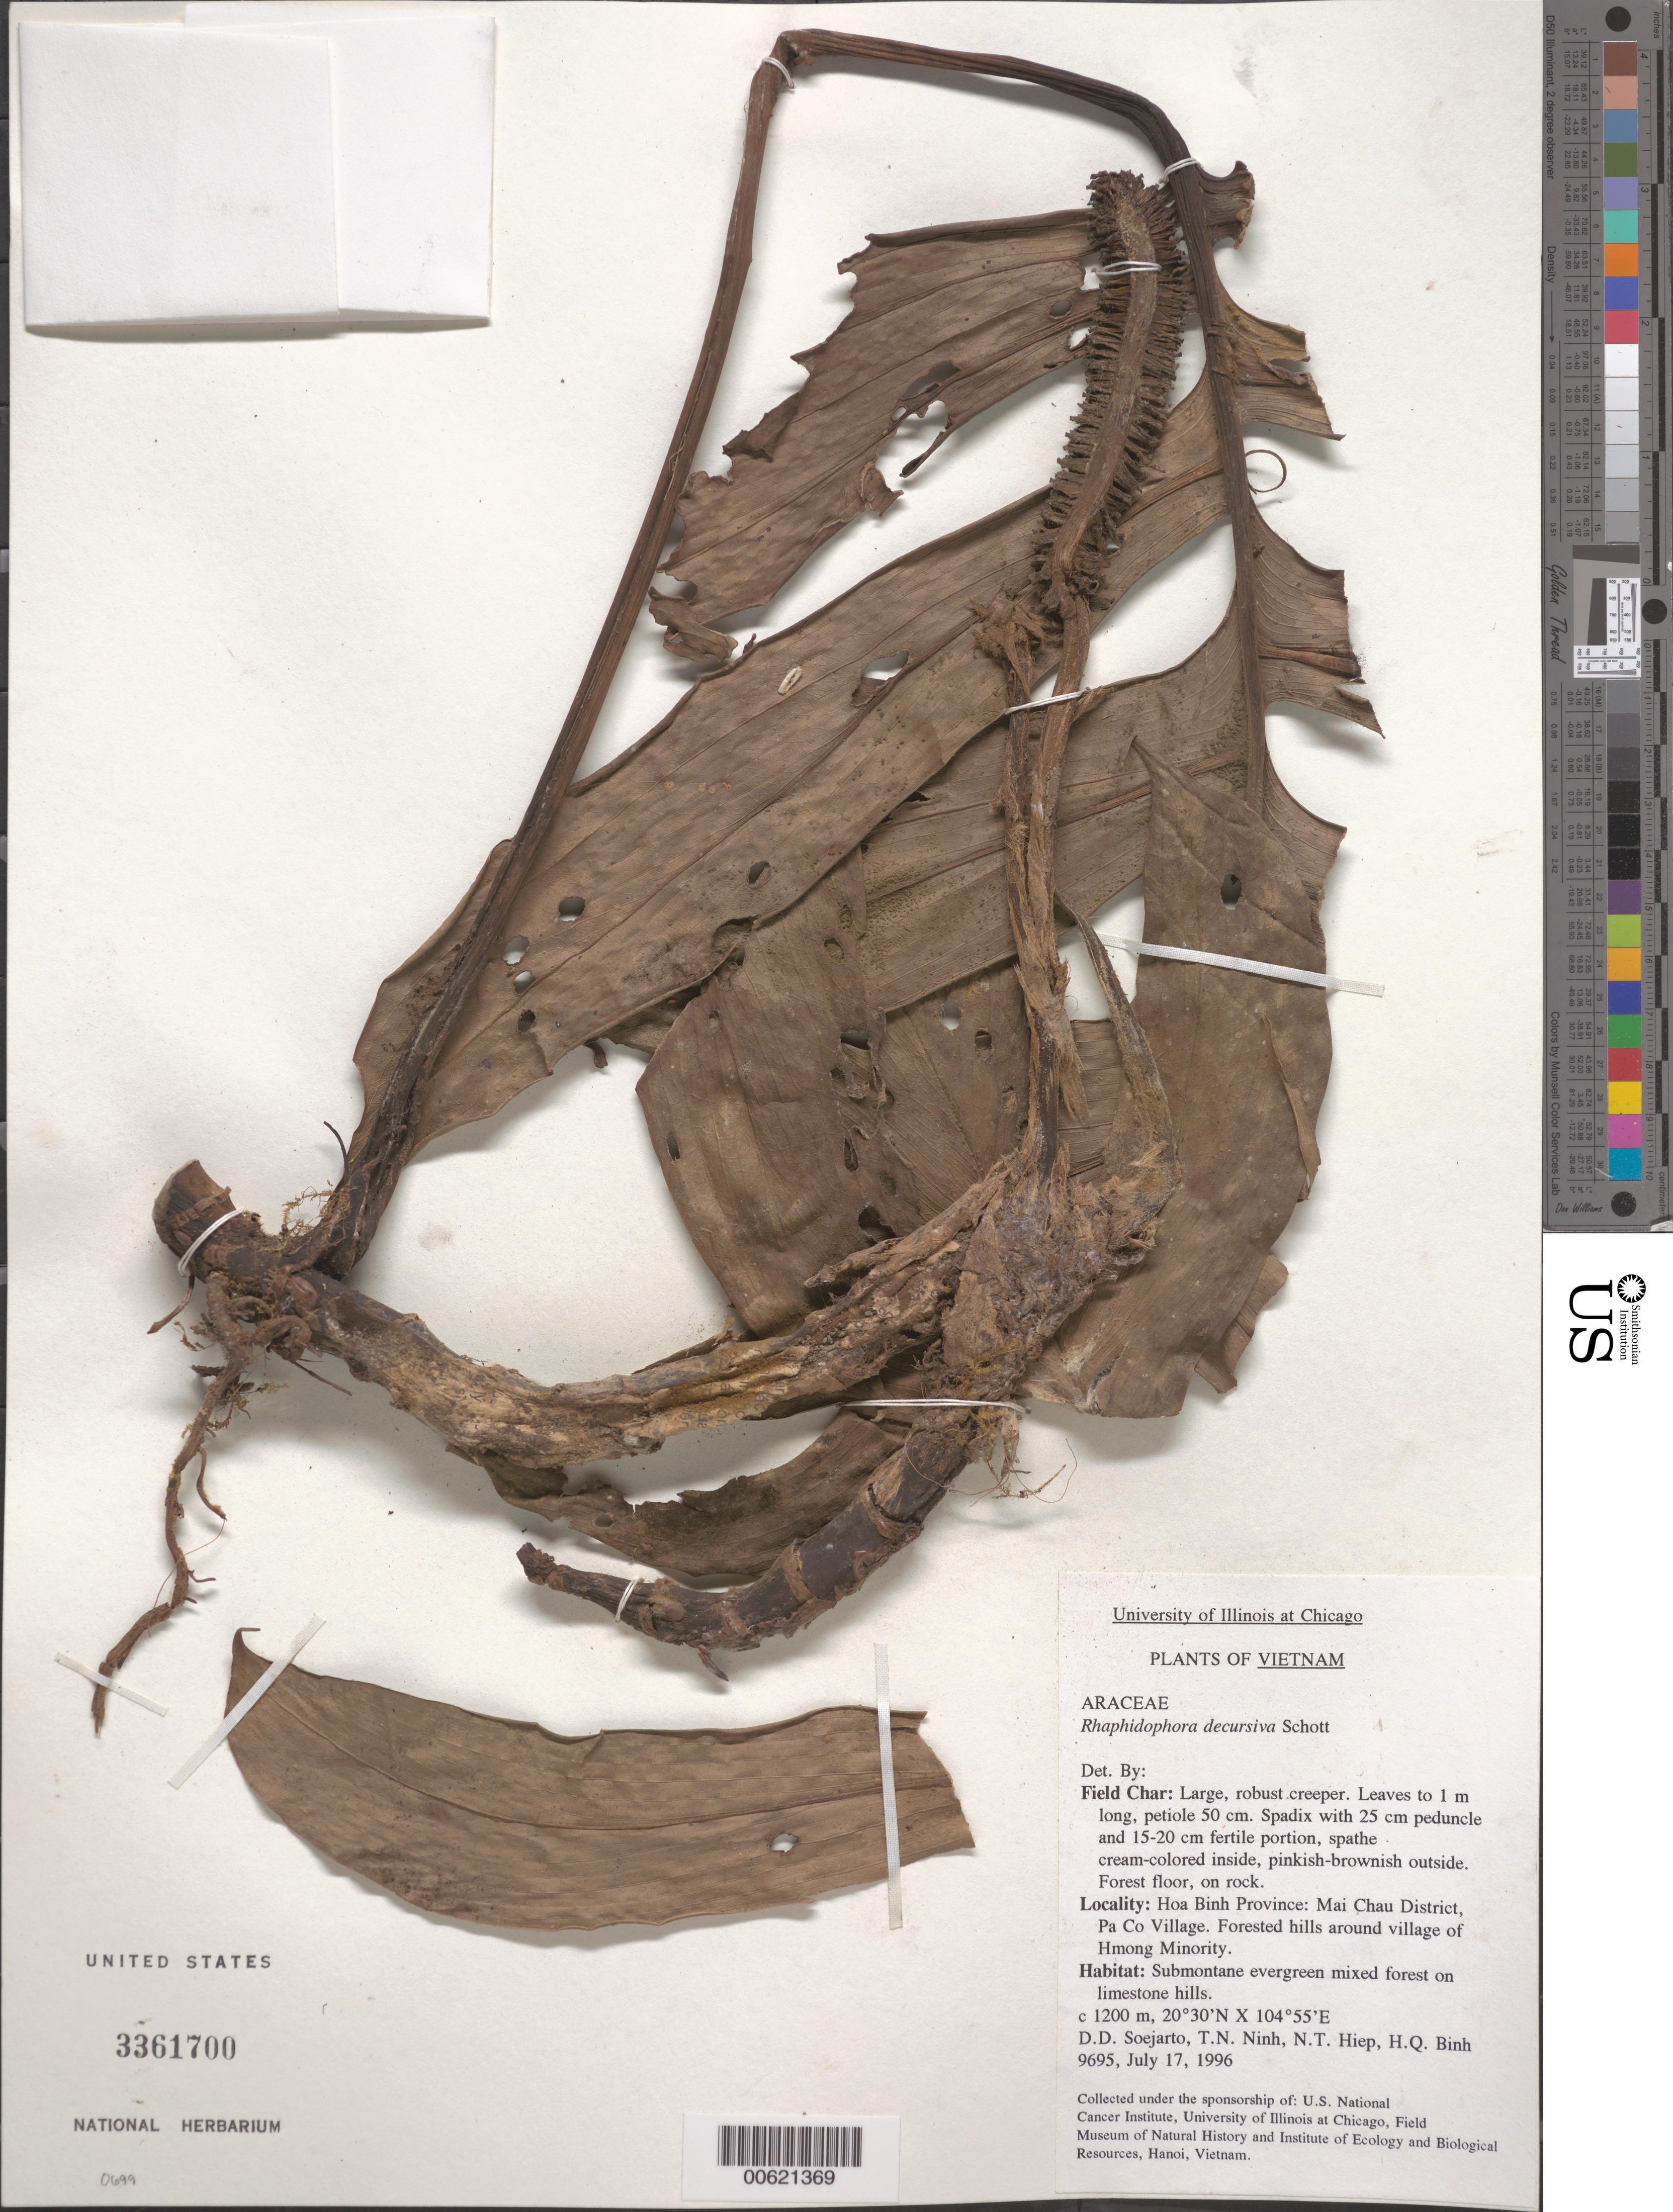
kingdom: Plantae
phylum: Tracheophyta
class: Liliopsida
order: Alismatales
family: Araceae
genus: Rhaphidophora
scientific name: Rhaphidophora decursiva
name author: (Roxb.) Schott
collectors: T. N. Ninh, N. T. Hiep & H. Q. Binh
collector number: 9695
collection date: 1996-07-17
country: Vietnam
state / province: Hoa Binh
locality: Mai Chau District, Pa Co Village. Around village of Hmong Minority.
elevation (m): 1200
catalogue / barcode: US 3361700